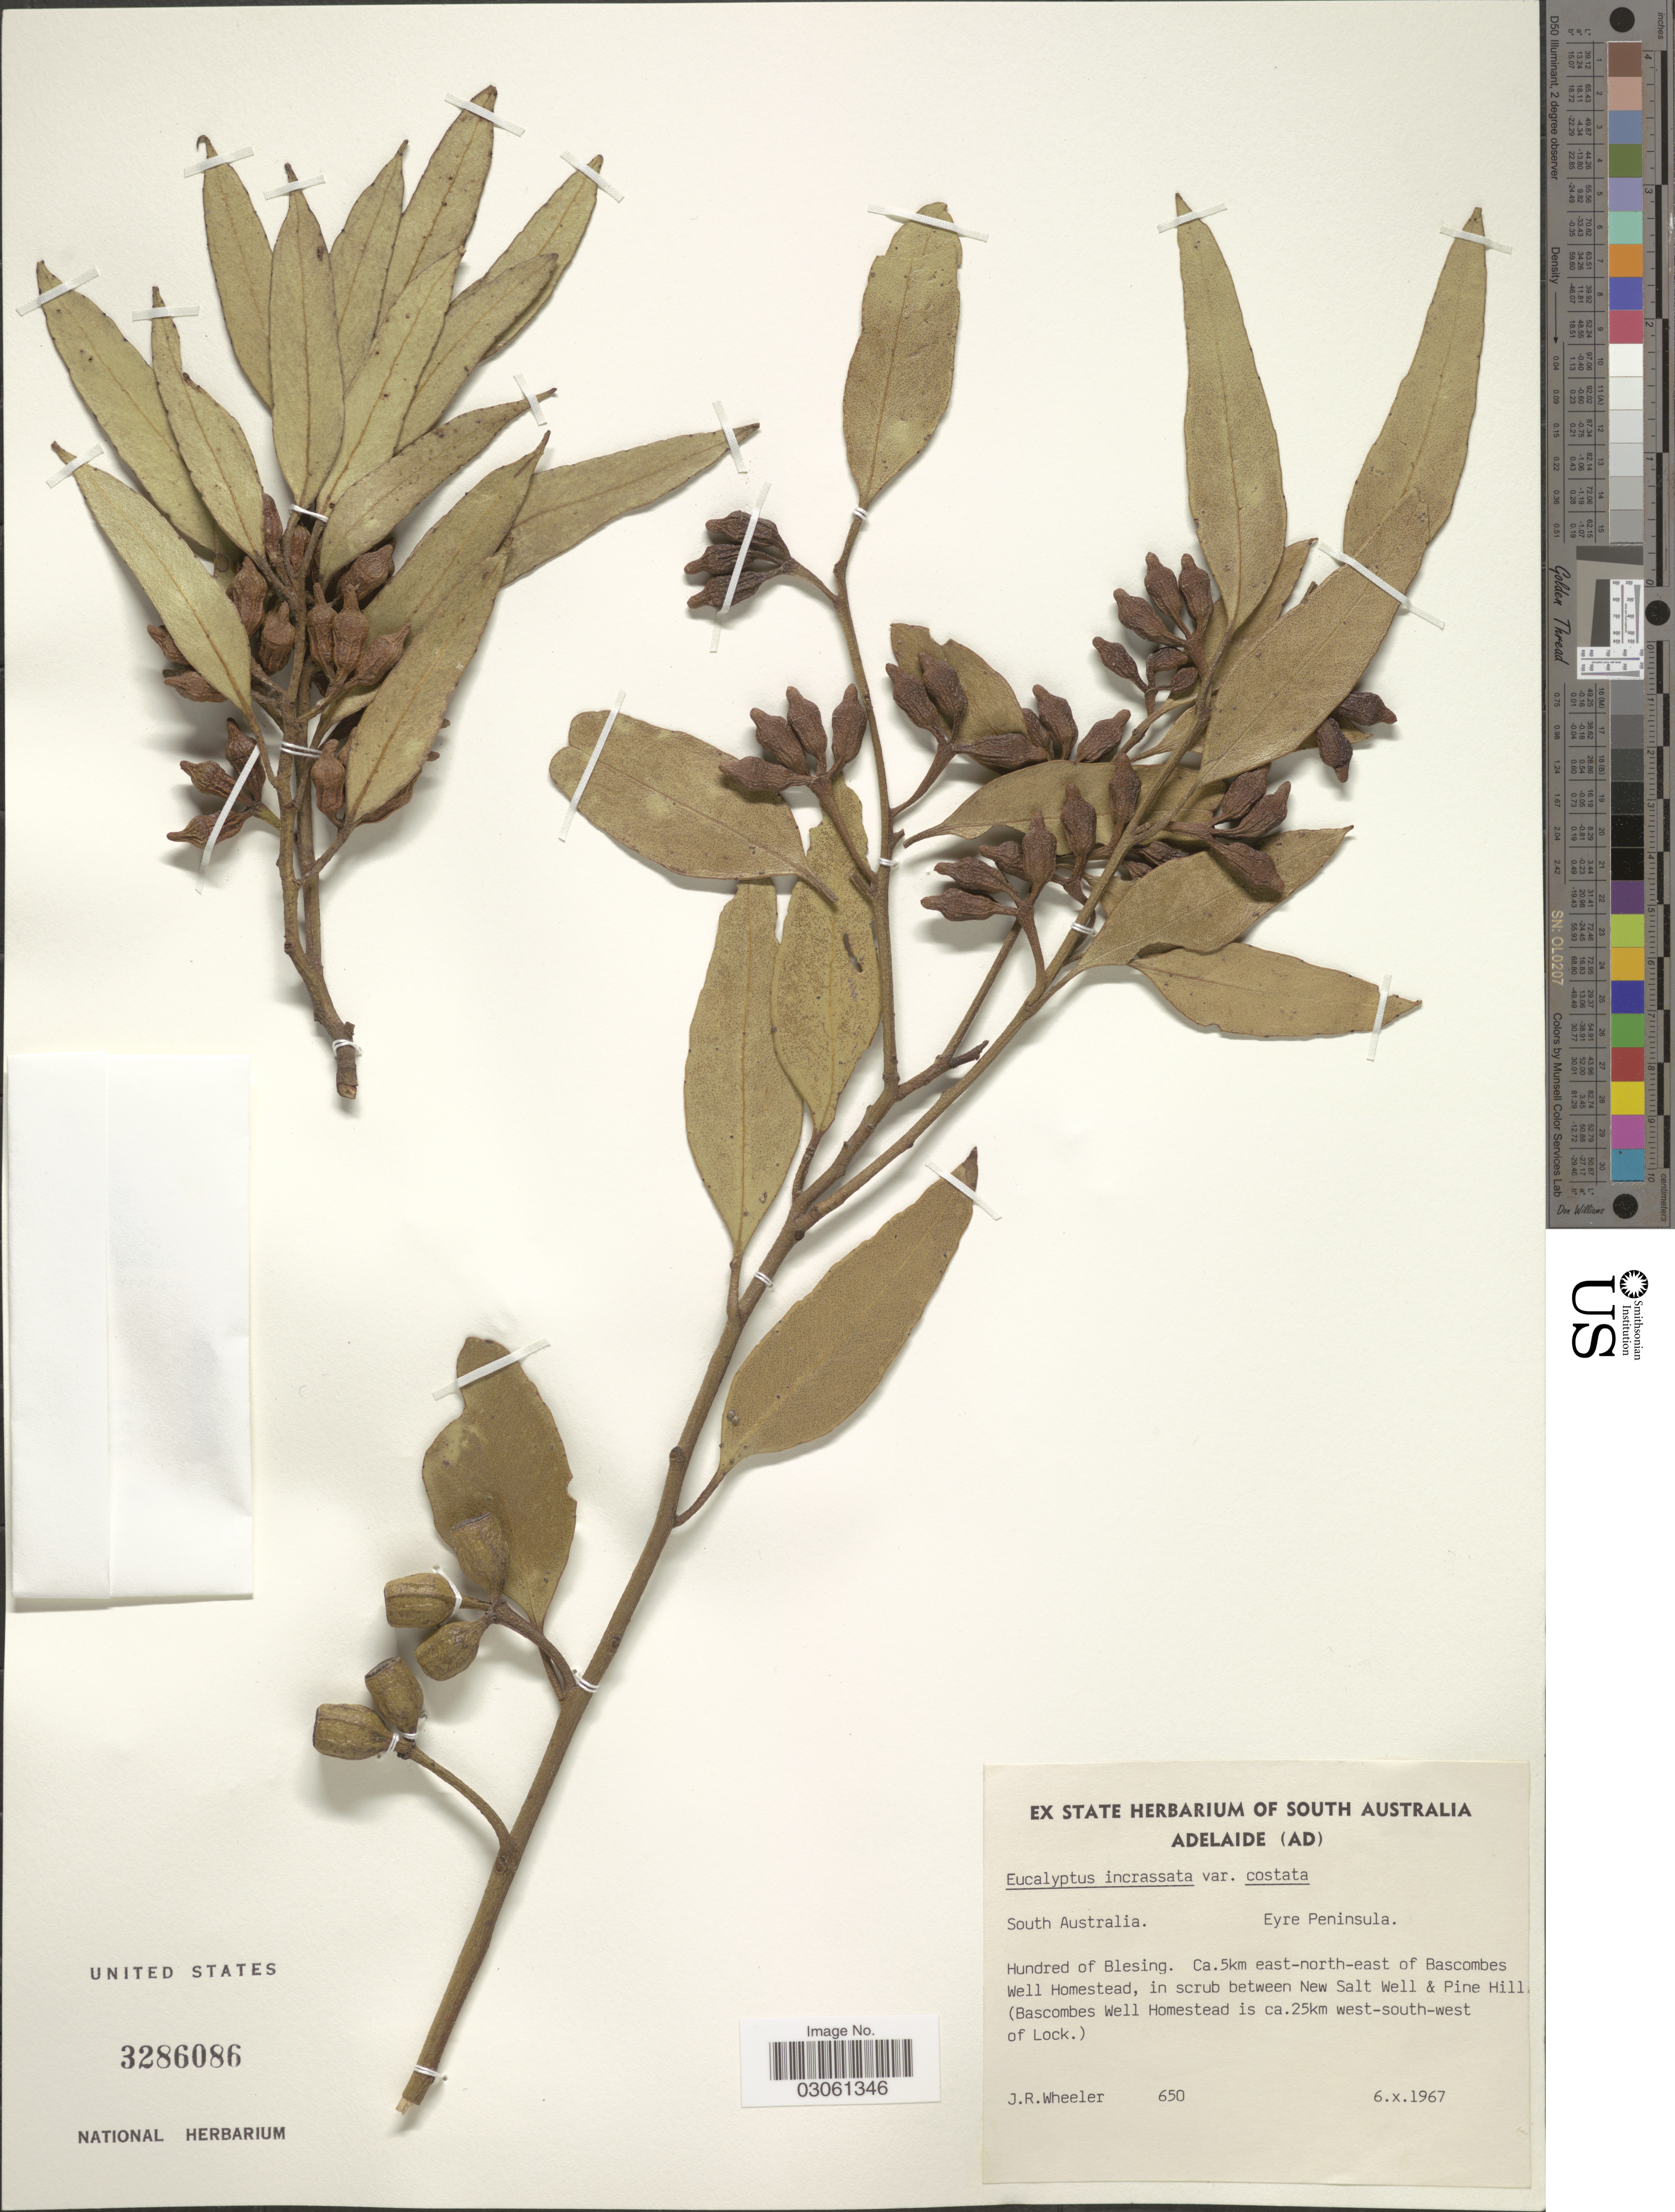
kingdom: Plantae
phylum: Tracheophyta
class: Magnoliopsida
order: Myrtales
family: Myrtaceae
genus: Eucalyptus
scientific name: Eucalyptus incrassata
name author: Labill.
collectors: J. Wheeler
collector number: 650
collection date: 1967-10-06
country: Australia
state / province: South Australia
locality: Eyre Peninsula. Hundred of Blesing. Ca. 5km east-north-east of Bascombes Well Homestead, in scrub between New Salt Well & Pine Hill (Bascombes Well Homestead is ca. 25km west-south-west of Lock).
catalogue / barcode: US 3286086